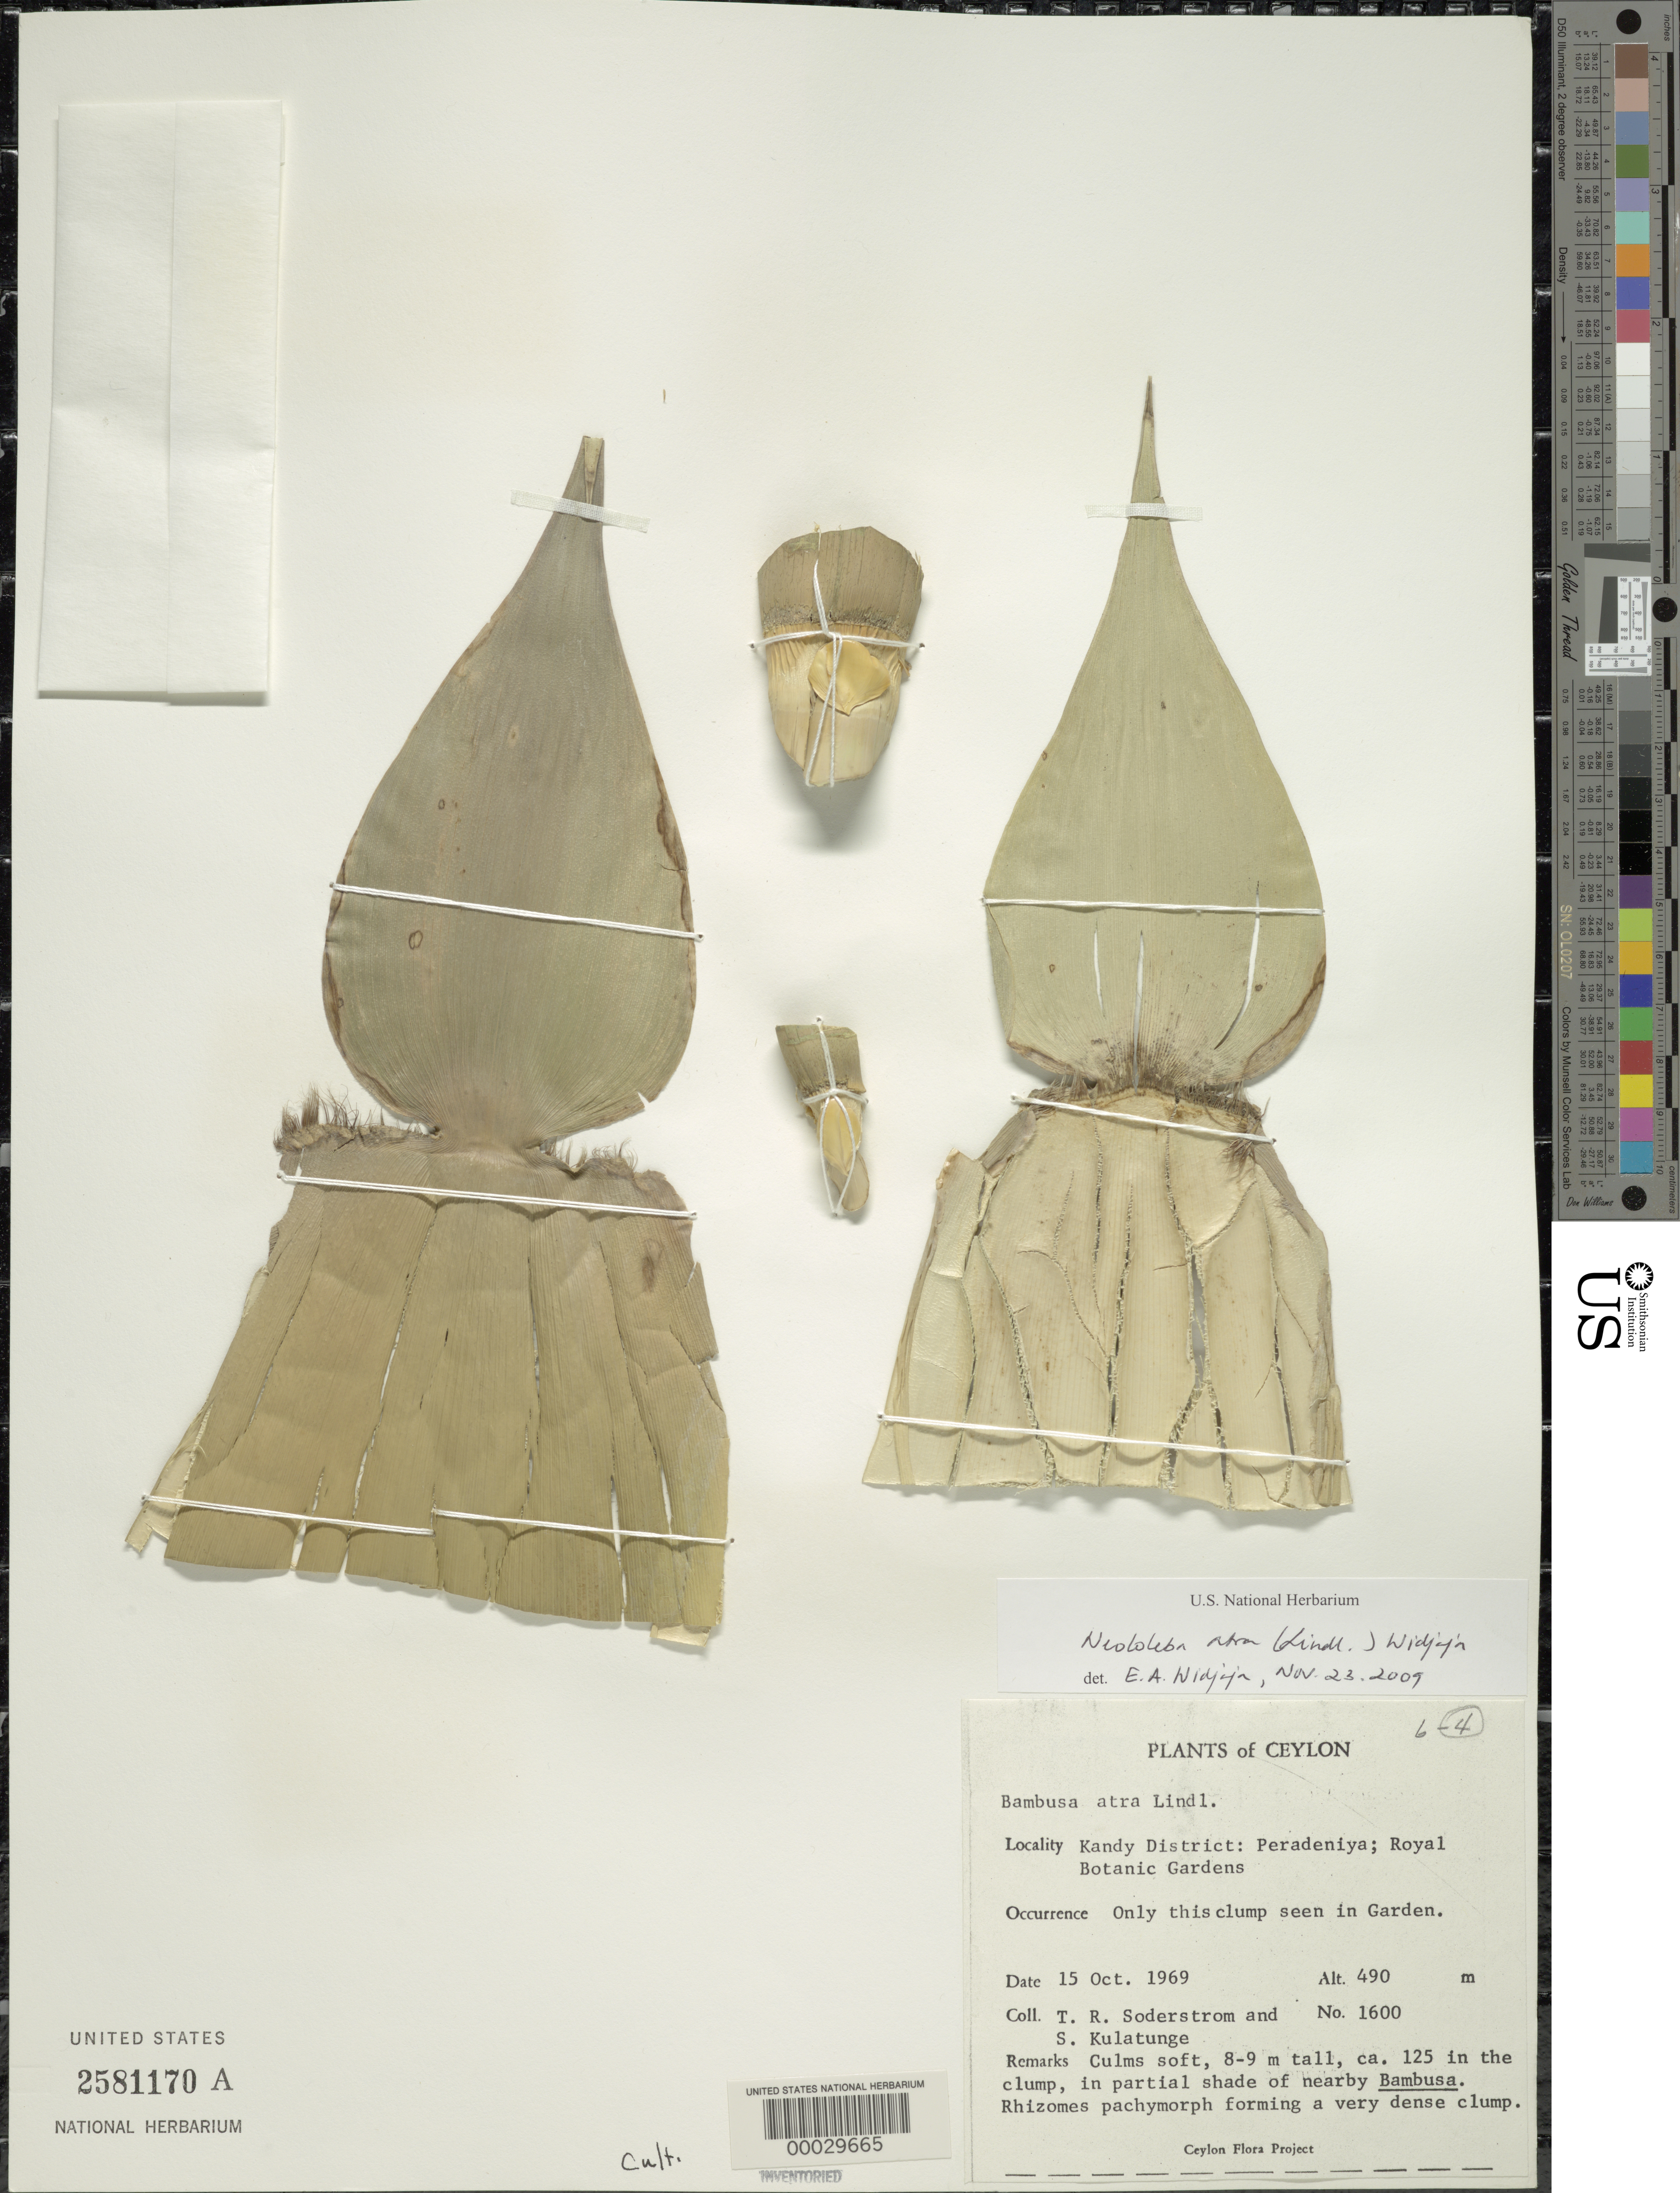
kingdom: Plantae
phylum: Tracheophyta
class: Liliopsida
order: Poales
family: Poaceae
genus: Neololeba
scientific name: Neololeba atra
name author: (Lindl.) Widjaja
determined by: Widjaja, E. A.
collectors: T. R. Soderstrom & S. Kulatunge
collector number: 1600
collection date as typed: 15 Oct 1969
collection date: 1969-10-15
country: Sri Lanka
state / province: Central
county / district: Kandy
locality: Peradeniya, Royal Botanical Garden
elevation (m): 490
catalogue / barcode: US 2581170A